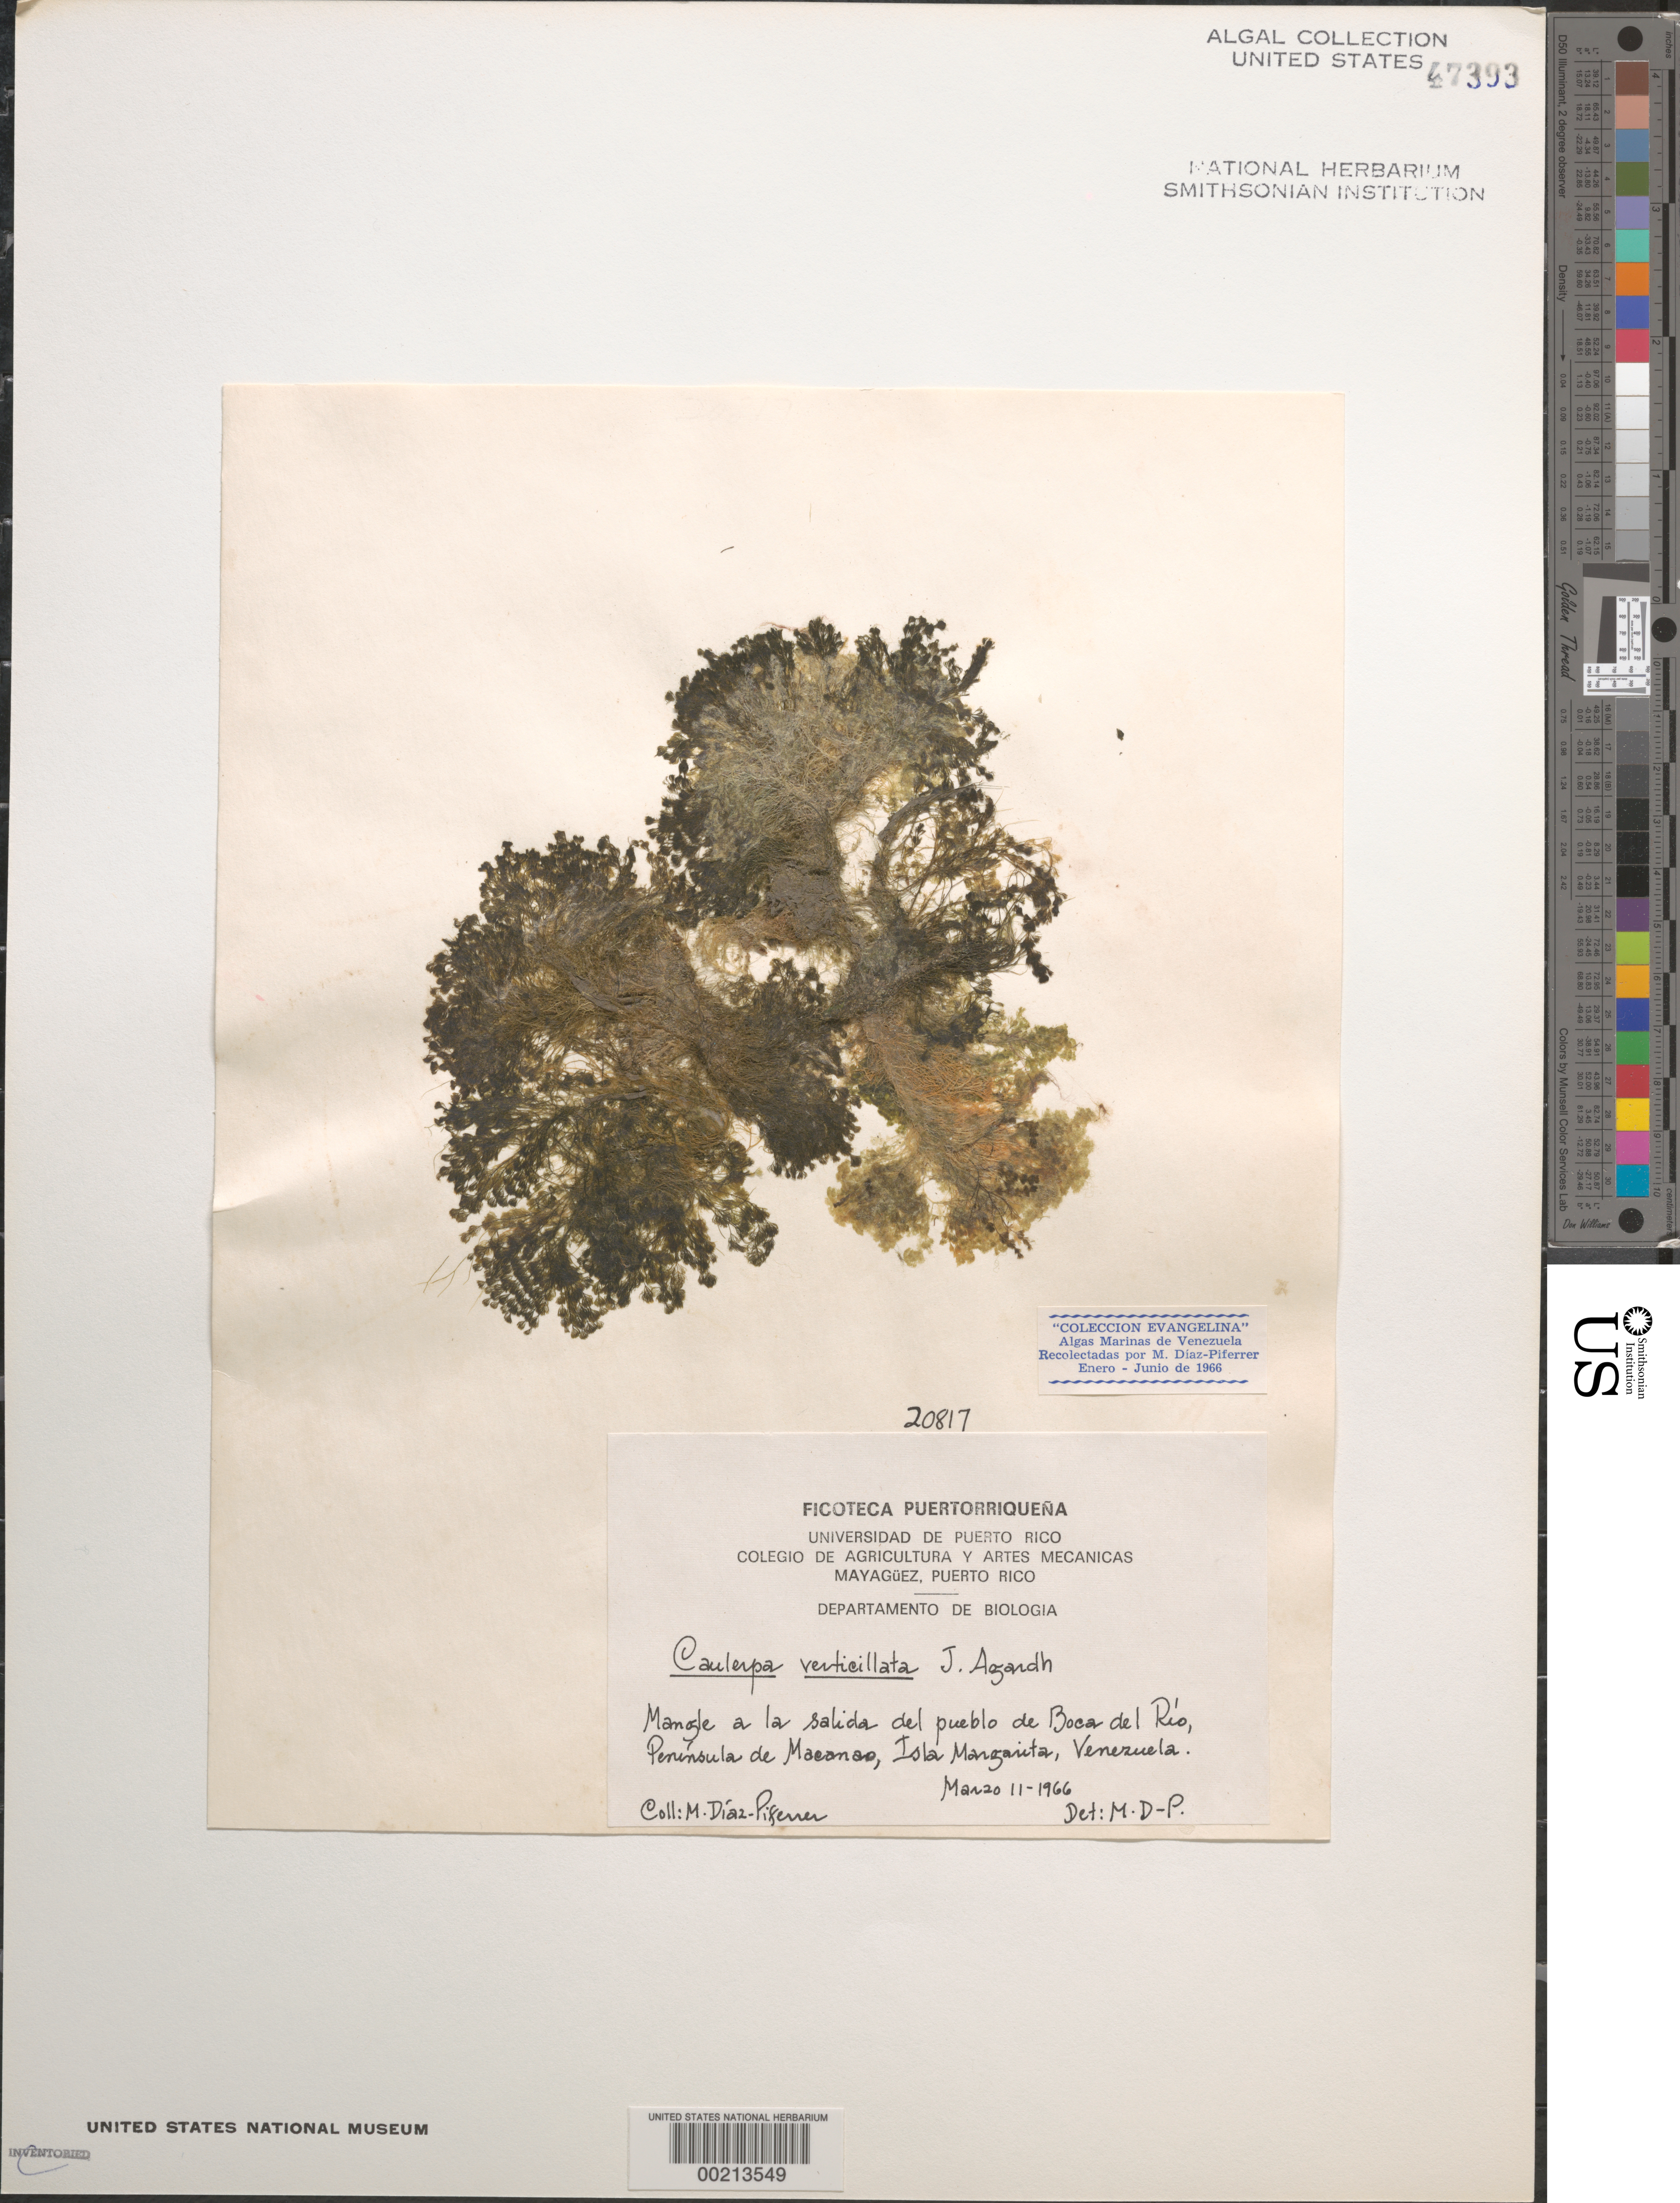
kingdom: Plantae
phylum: Chlorophyta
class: Ulvophyceae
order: Bryopsidales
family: Caulerpaceae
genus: Caulerpa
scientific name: Caulerpa verticillata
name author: J. Agardh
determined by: Diaz-Piferrer, M.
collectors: M. Diaz-Piferrer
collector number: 20817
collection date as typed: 11 Mar 1966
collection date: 1966-03-11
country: Venezuela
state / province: Nueva Esparta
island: Margarita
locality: Peninsula de Macanao, Boca del Rio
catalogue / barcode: US 47393